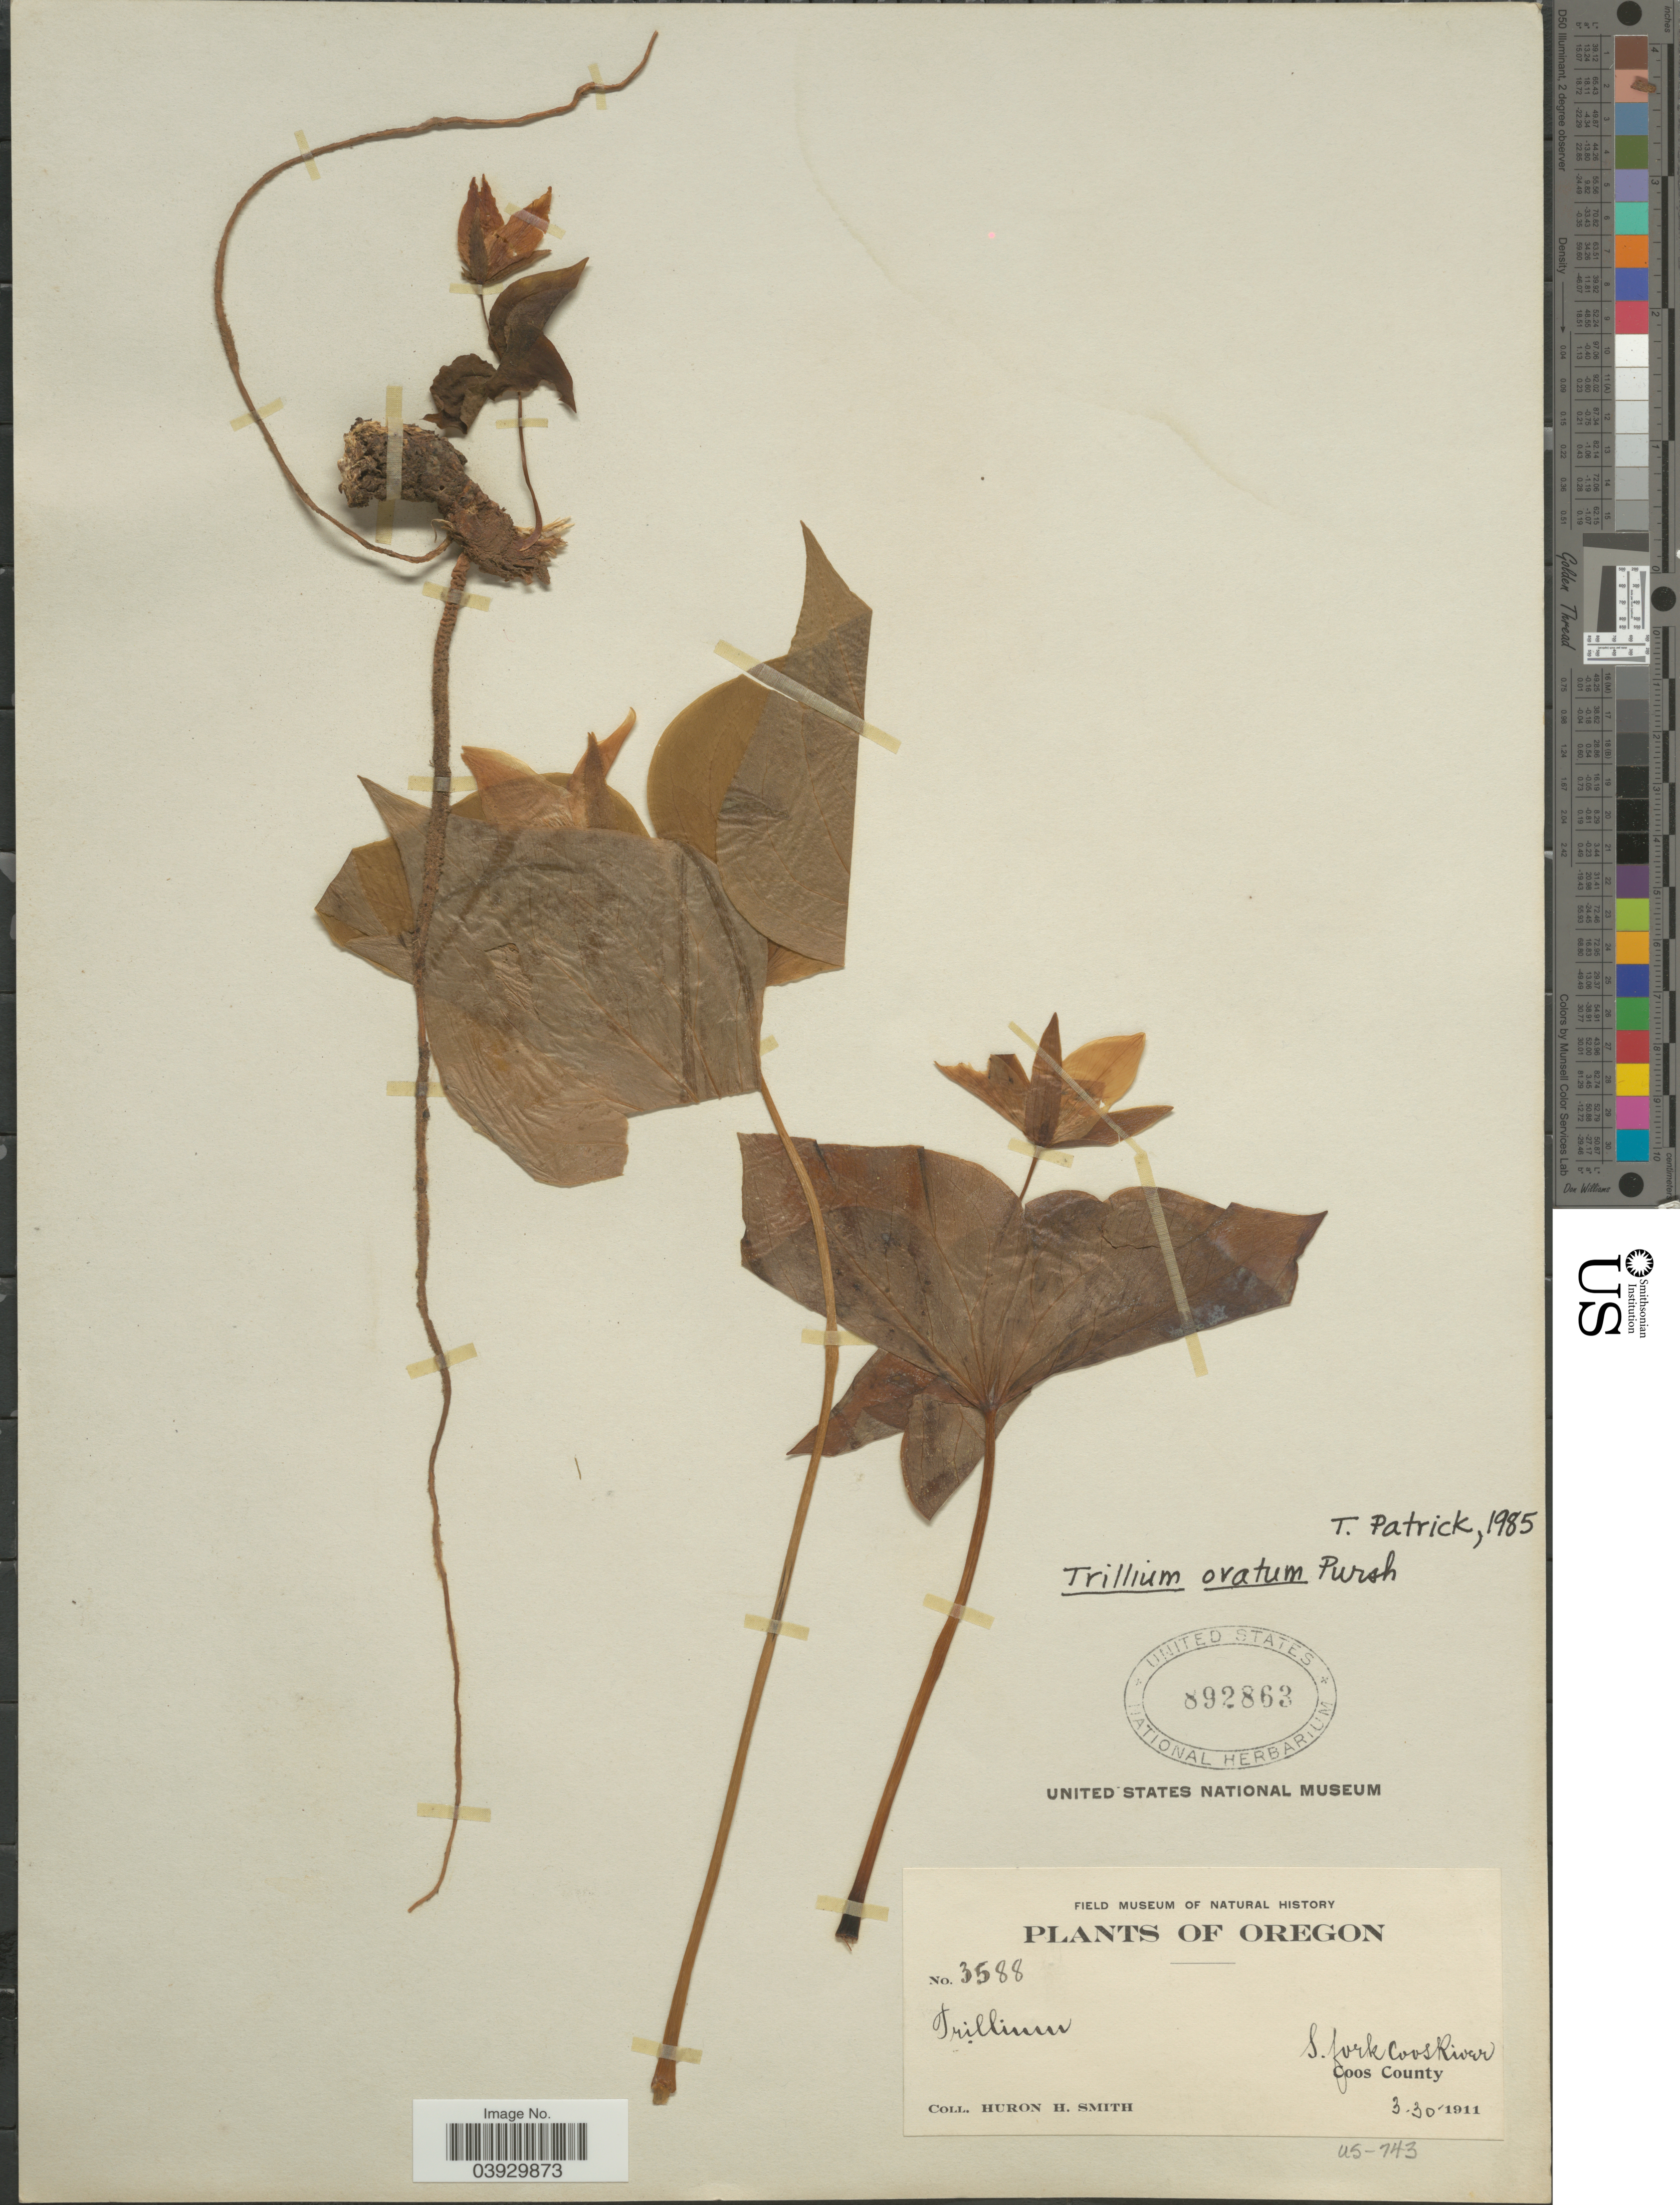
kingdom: Plantae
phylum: Tracheophyta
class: Liliopsida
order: Liliales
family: Melanthiaceae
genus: Trillium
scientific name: Trillium ovatum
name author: Pursh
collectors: Huron H. Smith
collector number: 3588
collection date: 1911-03-30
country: United States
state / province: Oregon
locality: S. fork Coos River, Coos County.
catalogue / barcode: US 892863